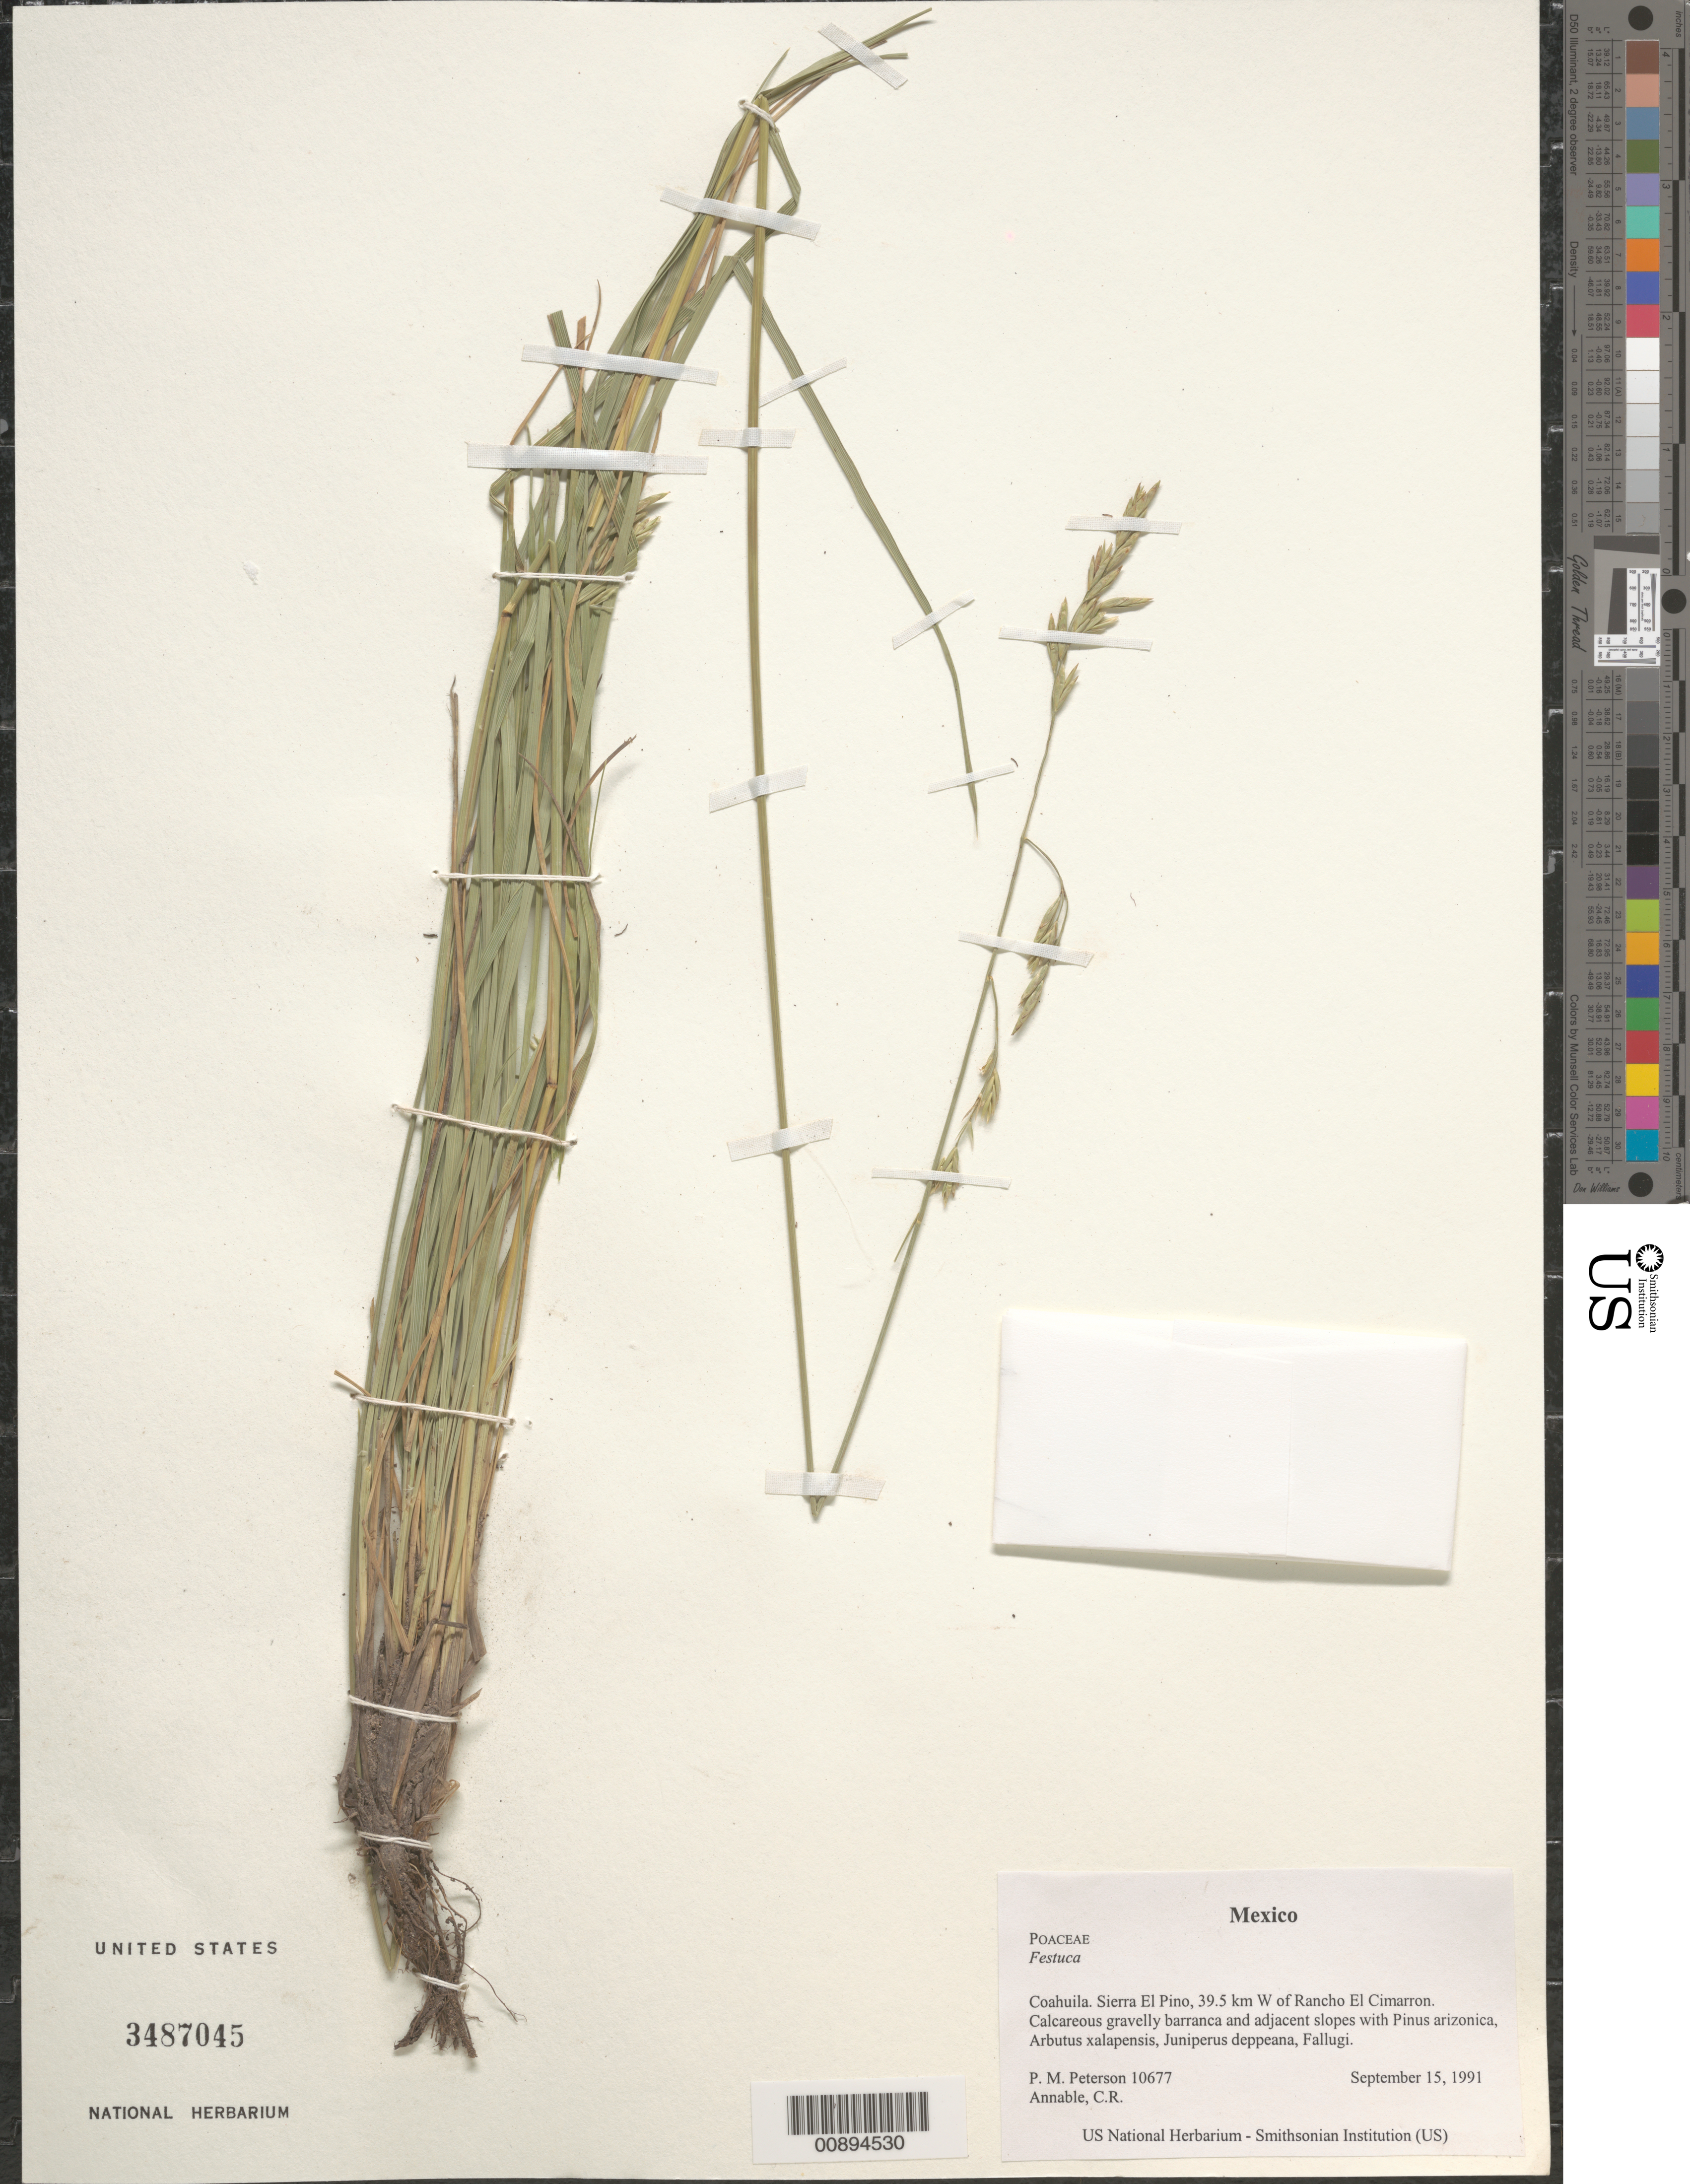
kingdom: Plantae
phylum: Tracheophyta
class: Liliopsida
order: Poales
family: Poaceae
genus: Festuca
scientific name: Festuca sp.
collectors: P. M. Peterson & C. R. Annable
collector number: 10677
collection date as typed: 15 Sep 1991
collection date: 1991-09-15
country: Mexico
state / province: Coahuila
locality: Sierra El Pino, 39.5 km W of Rancho El Cimarron.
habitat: Calcareous gravelly barranca and adjacent slopes with Pinus arizonica, Arbutus xalapensis, Juniperus deppeana, Fallugi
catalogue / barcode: US 3487045